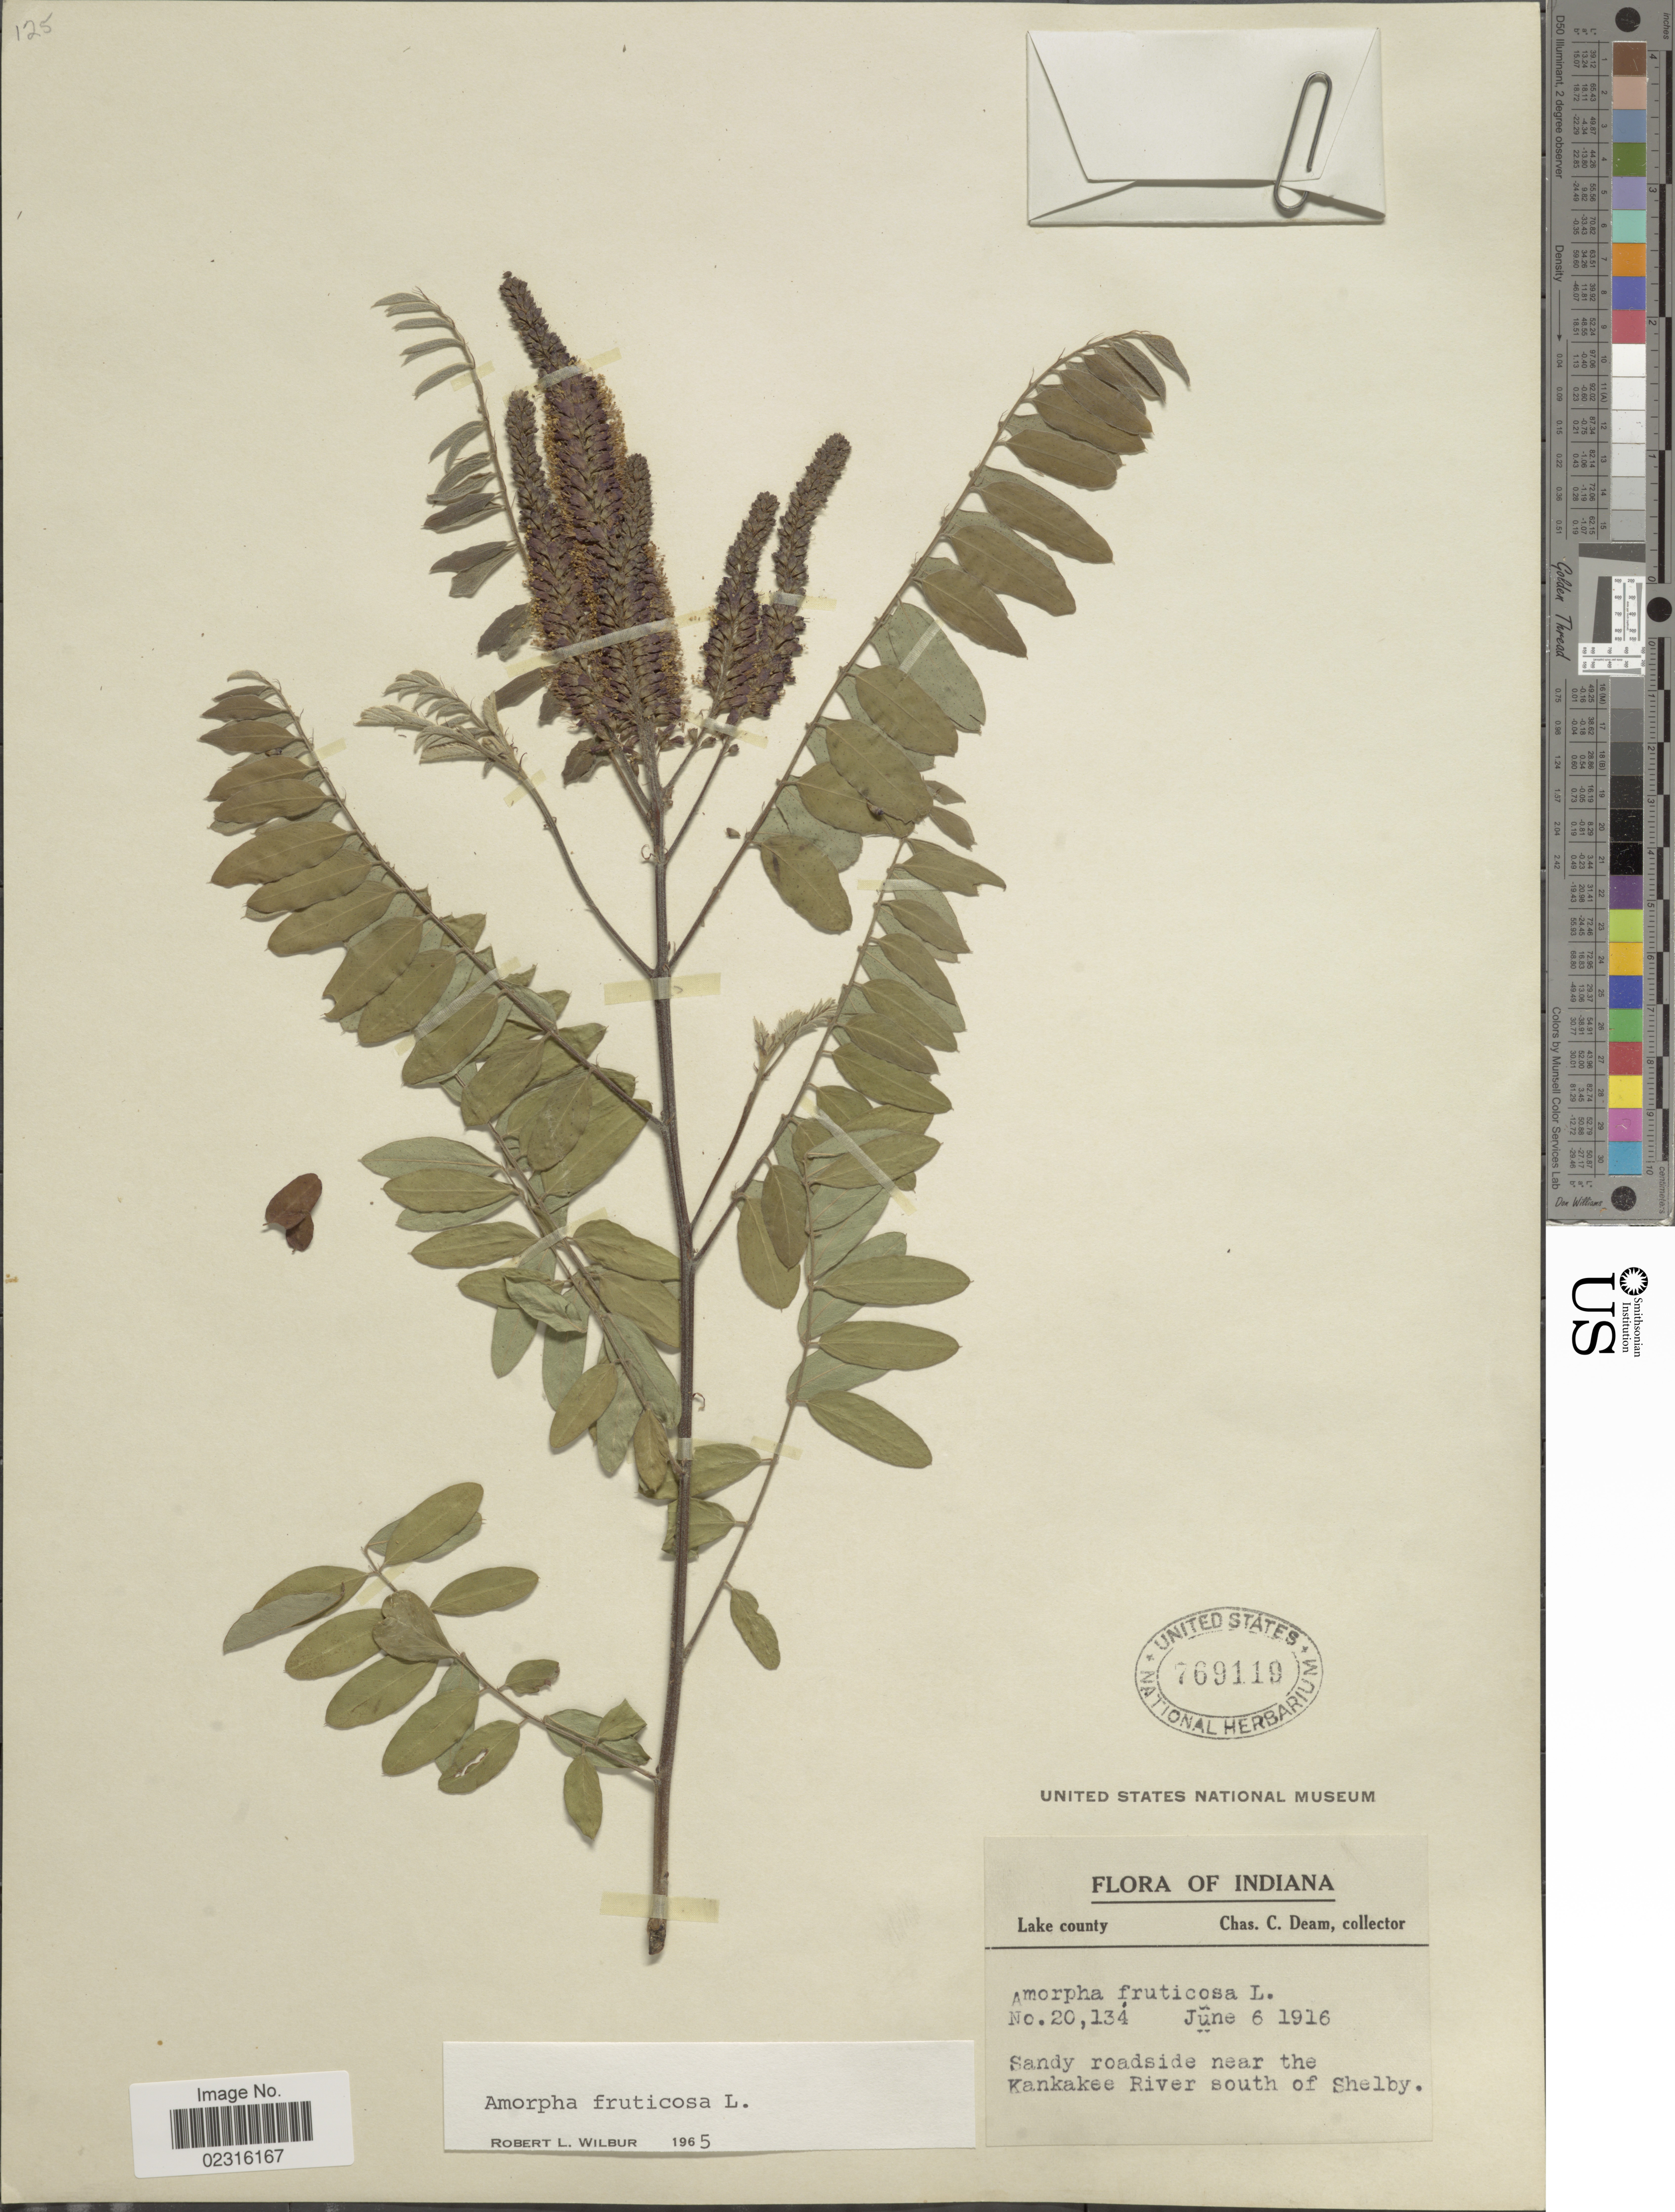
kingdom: Plantae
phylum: Tracheophyta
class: Magnoliopsida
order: Fabales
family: Fabaceae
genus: Amorpha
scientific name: Amorpha fruticosa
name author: L.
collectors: C. C. Deam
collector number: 20134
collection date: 1916-06-06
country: United States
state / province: Indiana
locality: Sandy roadsides near the Kankakee River south of Shelby.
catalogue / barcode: US 769119